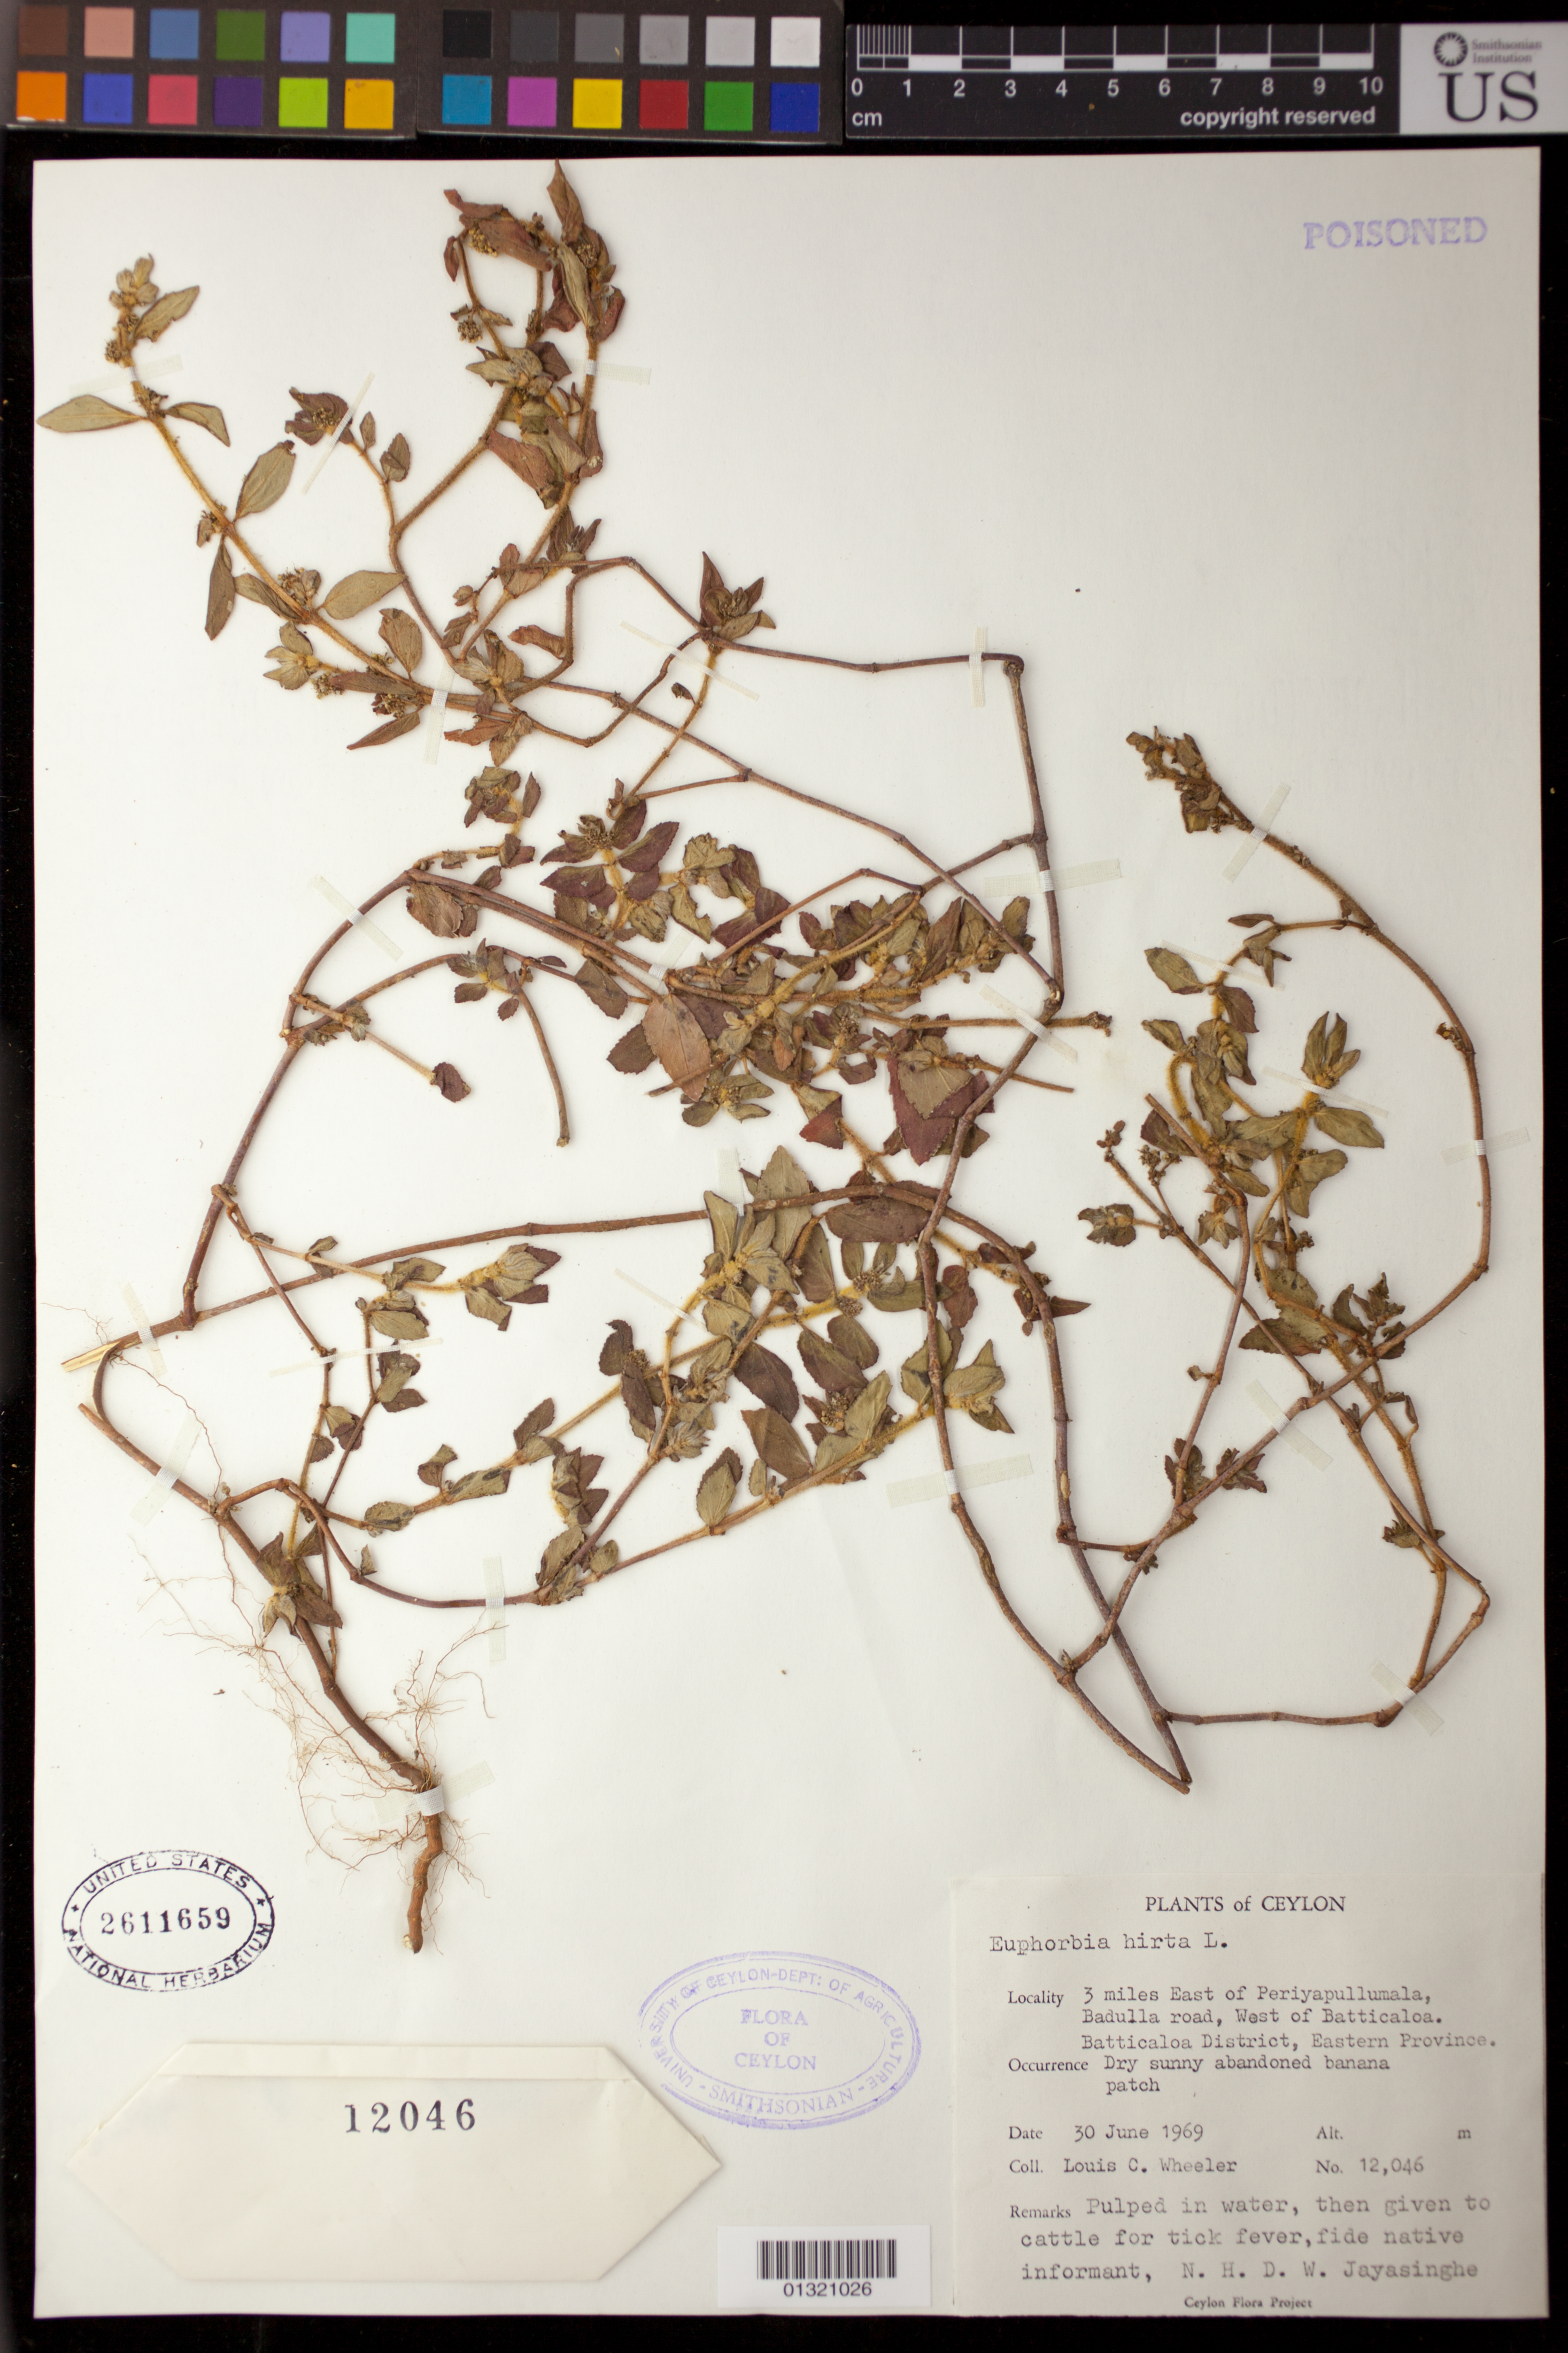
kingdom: Plantae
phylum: Tracheophyta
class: Magnoliopsida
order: Malpighiales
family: Euphorbiaceae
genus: Euphorbia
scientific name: Euphorbia hirta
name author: L.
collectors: L. C. Wheeler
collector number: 12046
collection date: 1969-06-30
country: Sri Lanka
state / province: Eastern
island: Ceylon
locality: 3 miles east of Periyapullumala [Periyapullumalai], Badulla road, West of Batticaloa. Batticaloa district.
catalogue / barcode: US 2611659